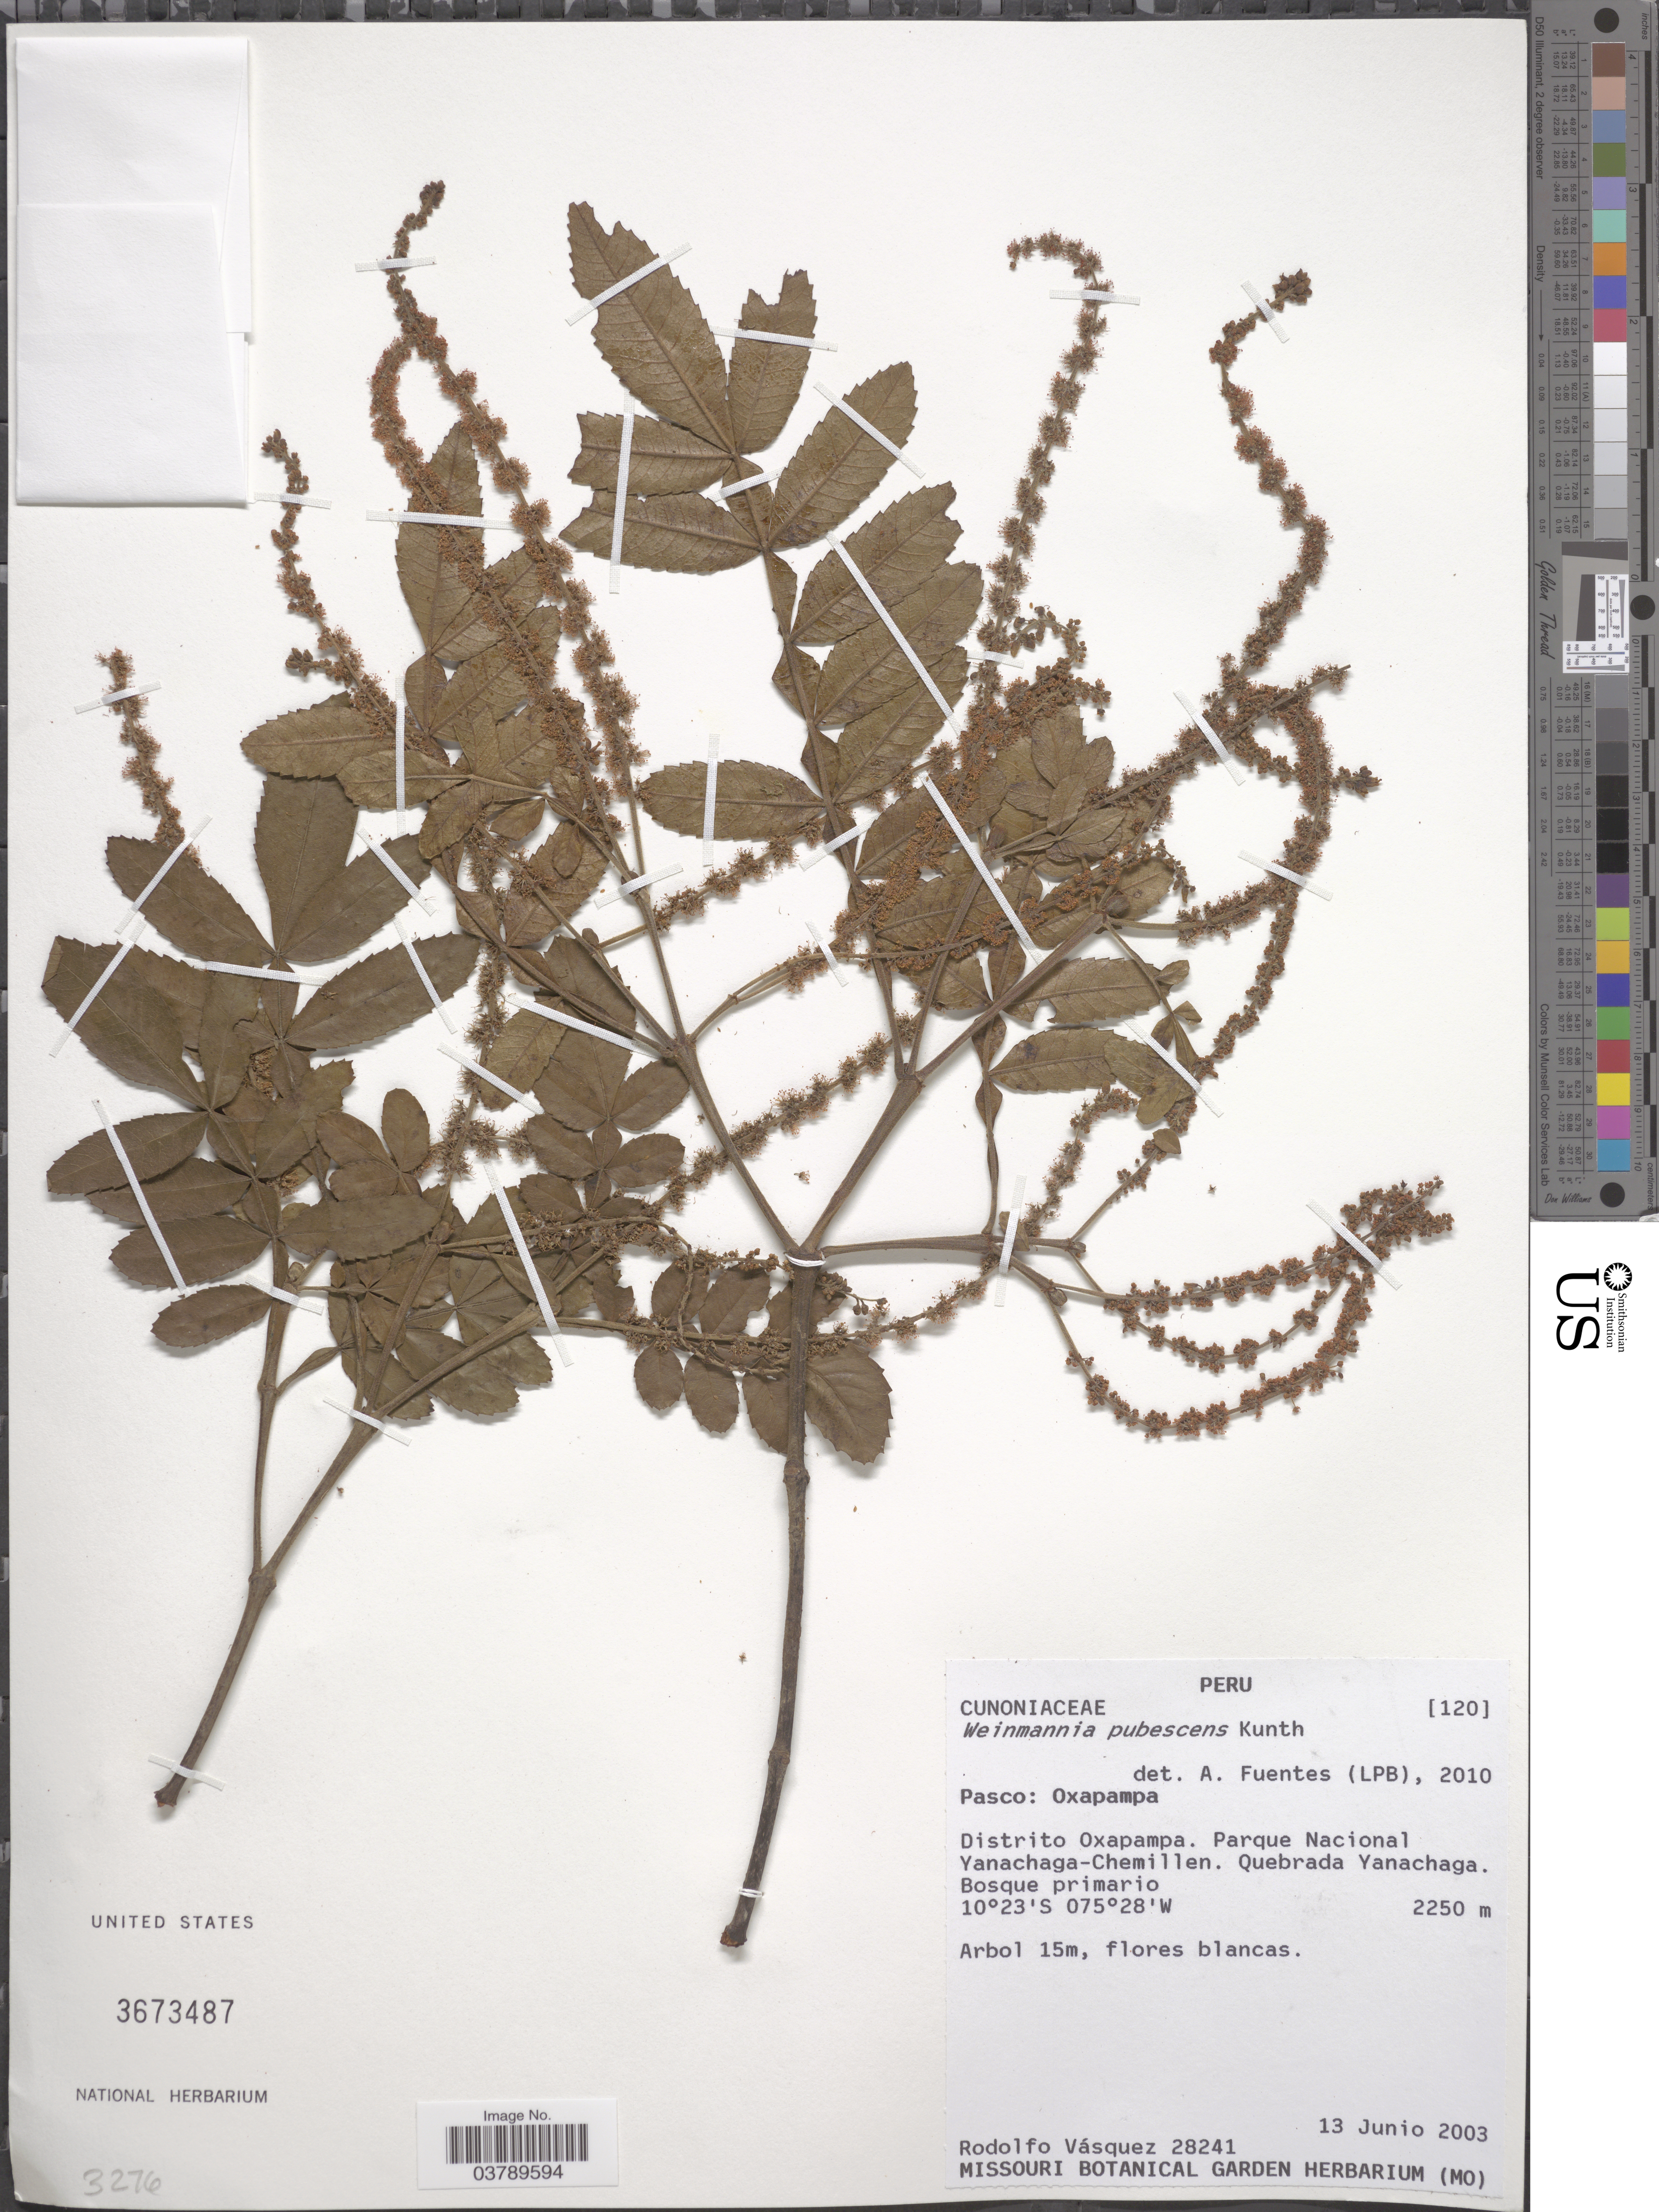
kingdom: Plantae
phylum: Tracheophyta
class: Magnoliopsida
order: Oxalidales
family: Cunoniaceae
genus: Weinmannia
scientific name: Weinmannia pubescens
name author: Kunth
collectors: R. Vásquez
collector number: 28241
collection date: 2003-06-13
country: Peru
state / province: Pasco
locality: Oxapampa. Distrito Oxapampa. Parque Nacional Yanachaga-Chemillen. Quebrada Yanachaga.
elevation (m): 2250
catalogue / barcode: US 3673487